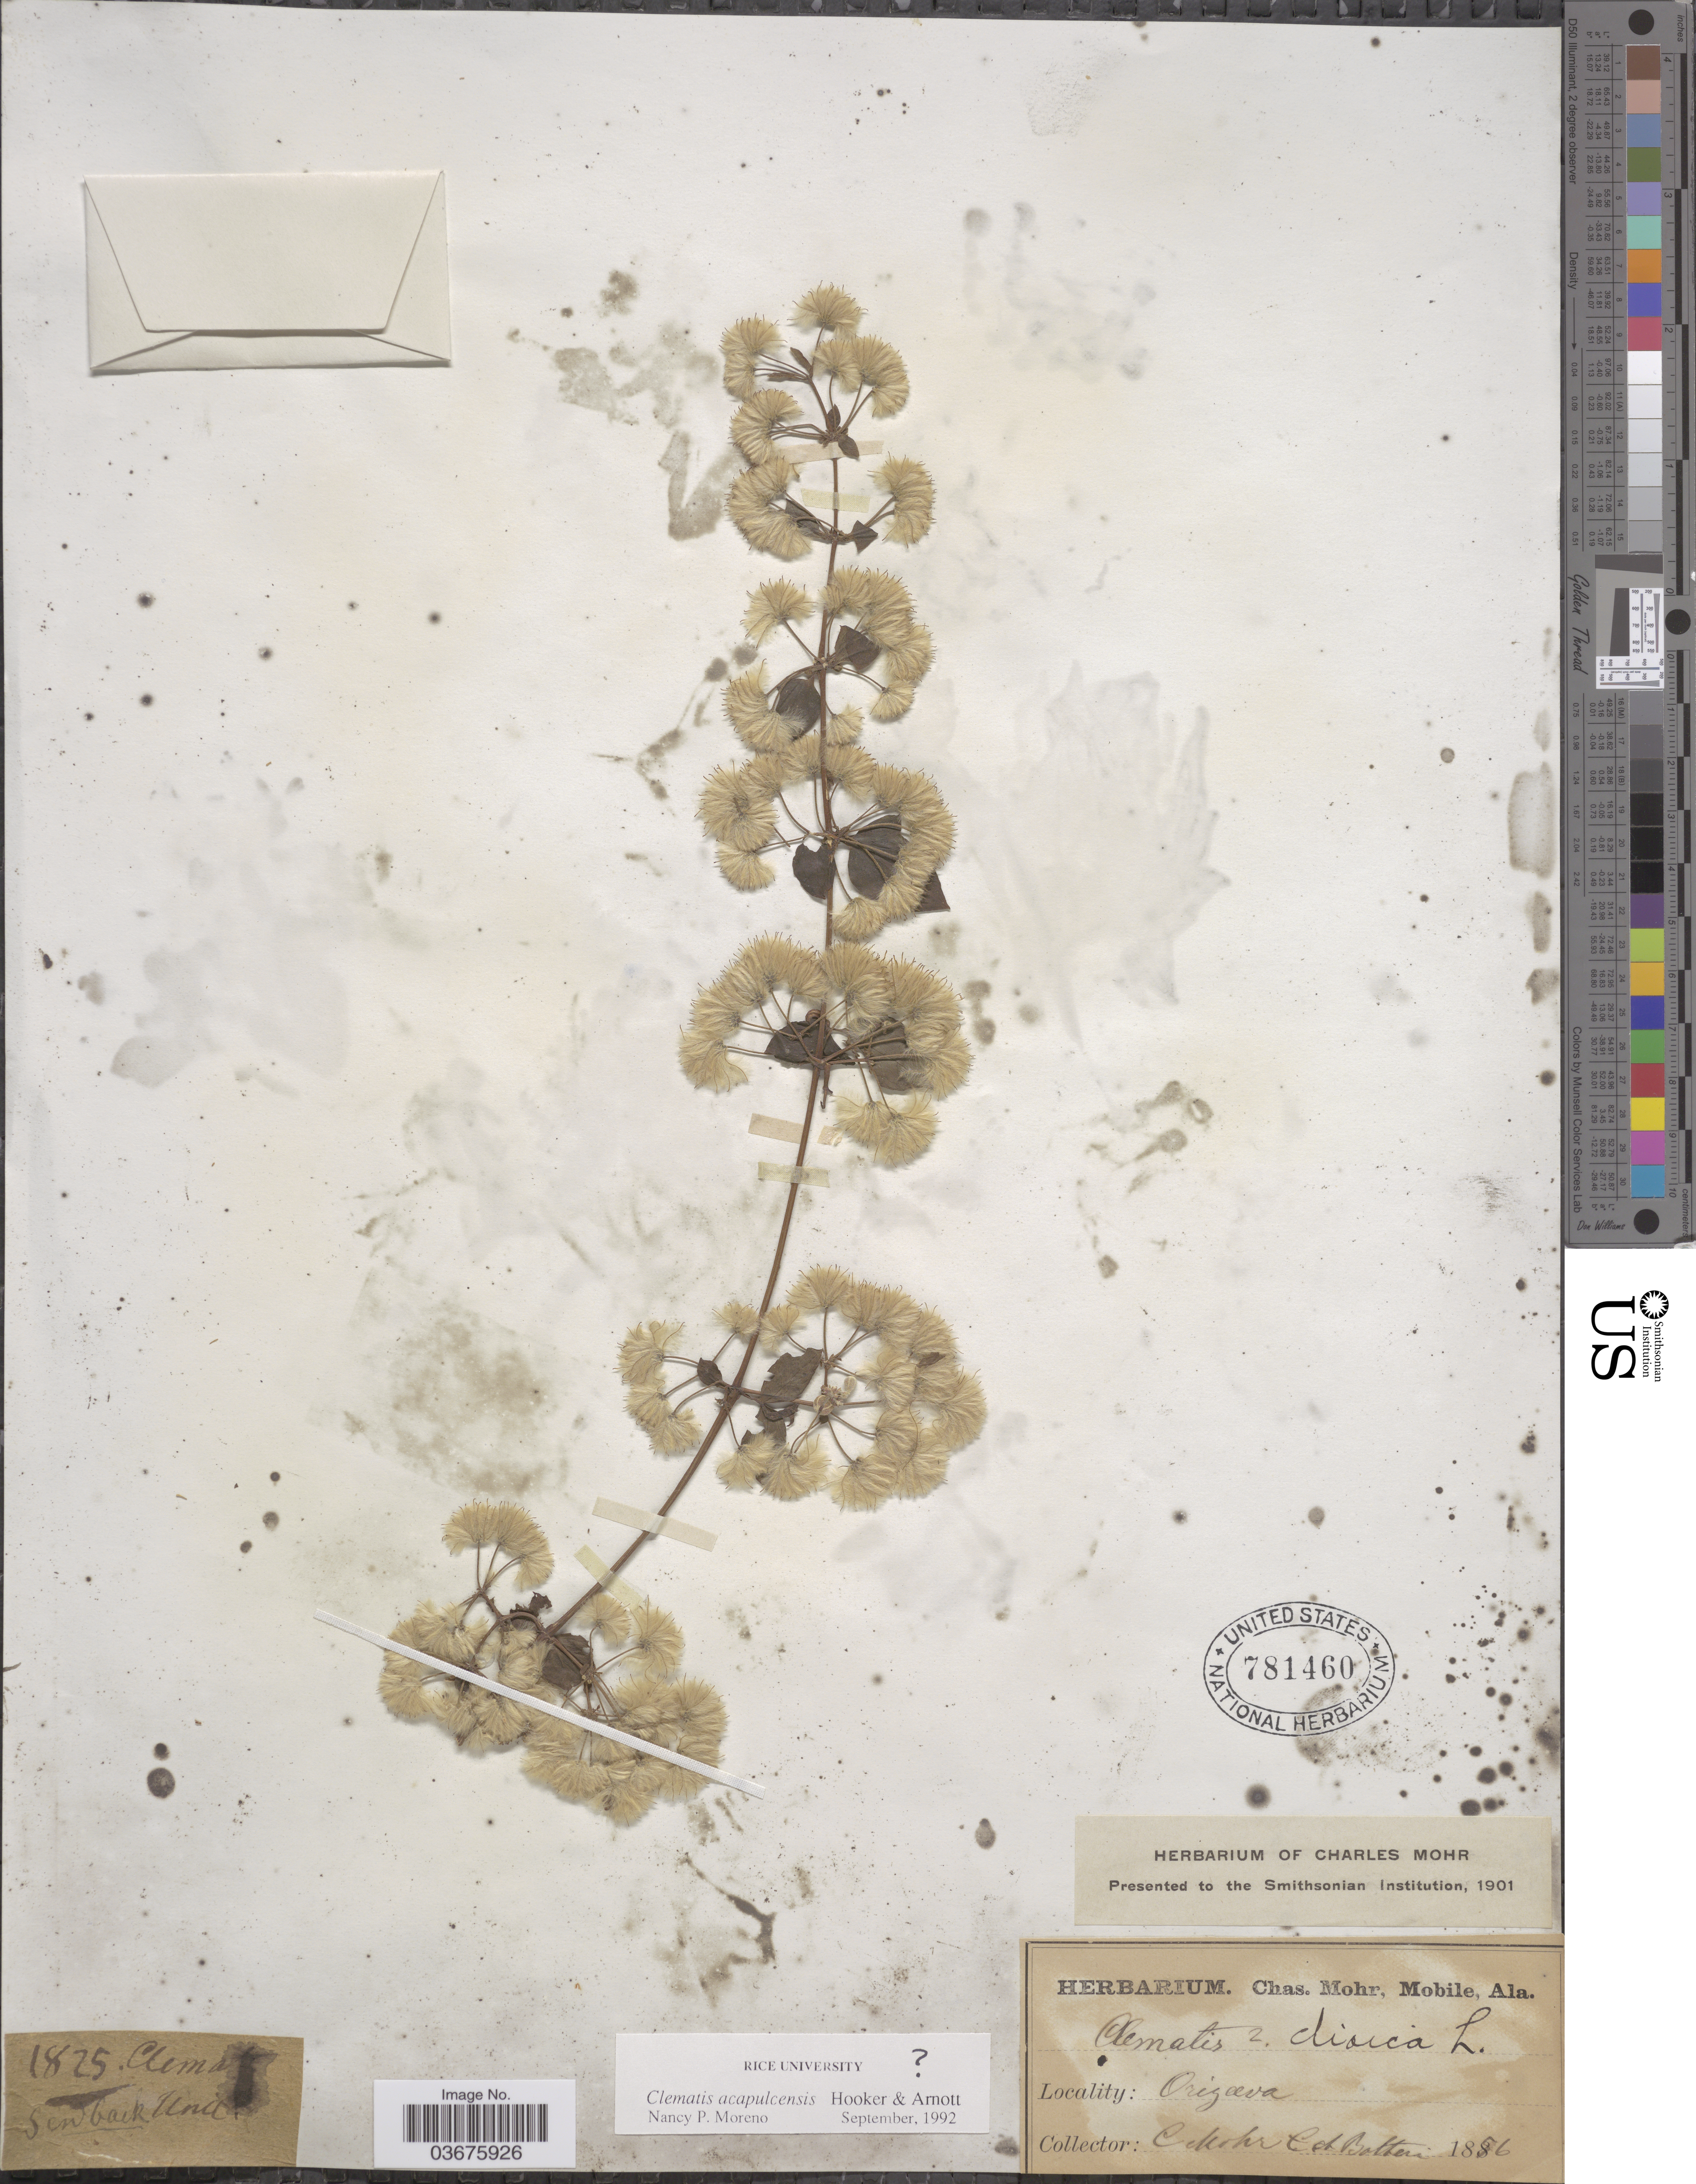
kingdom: Plantae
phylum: Tracheophyta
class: Magnoliopsida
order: Ranunculales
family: Ranunculaceae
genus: Clematis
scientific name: Clematis acapulcensis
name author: Hook. & Arn.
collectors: Mohr, C. T. (herbarium)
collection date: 1876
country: Mexico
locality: Orizava.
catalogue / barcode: US 781460